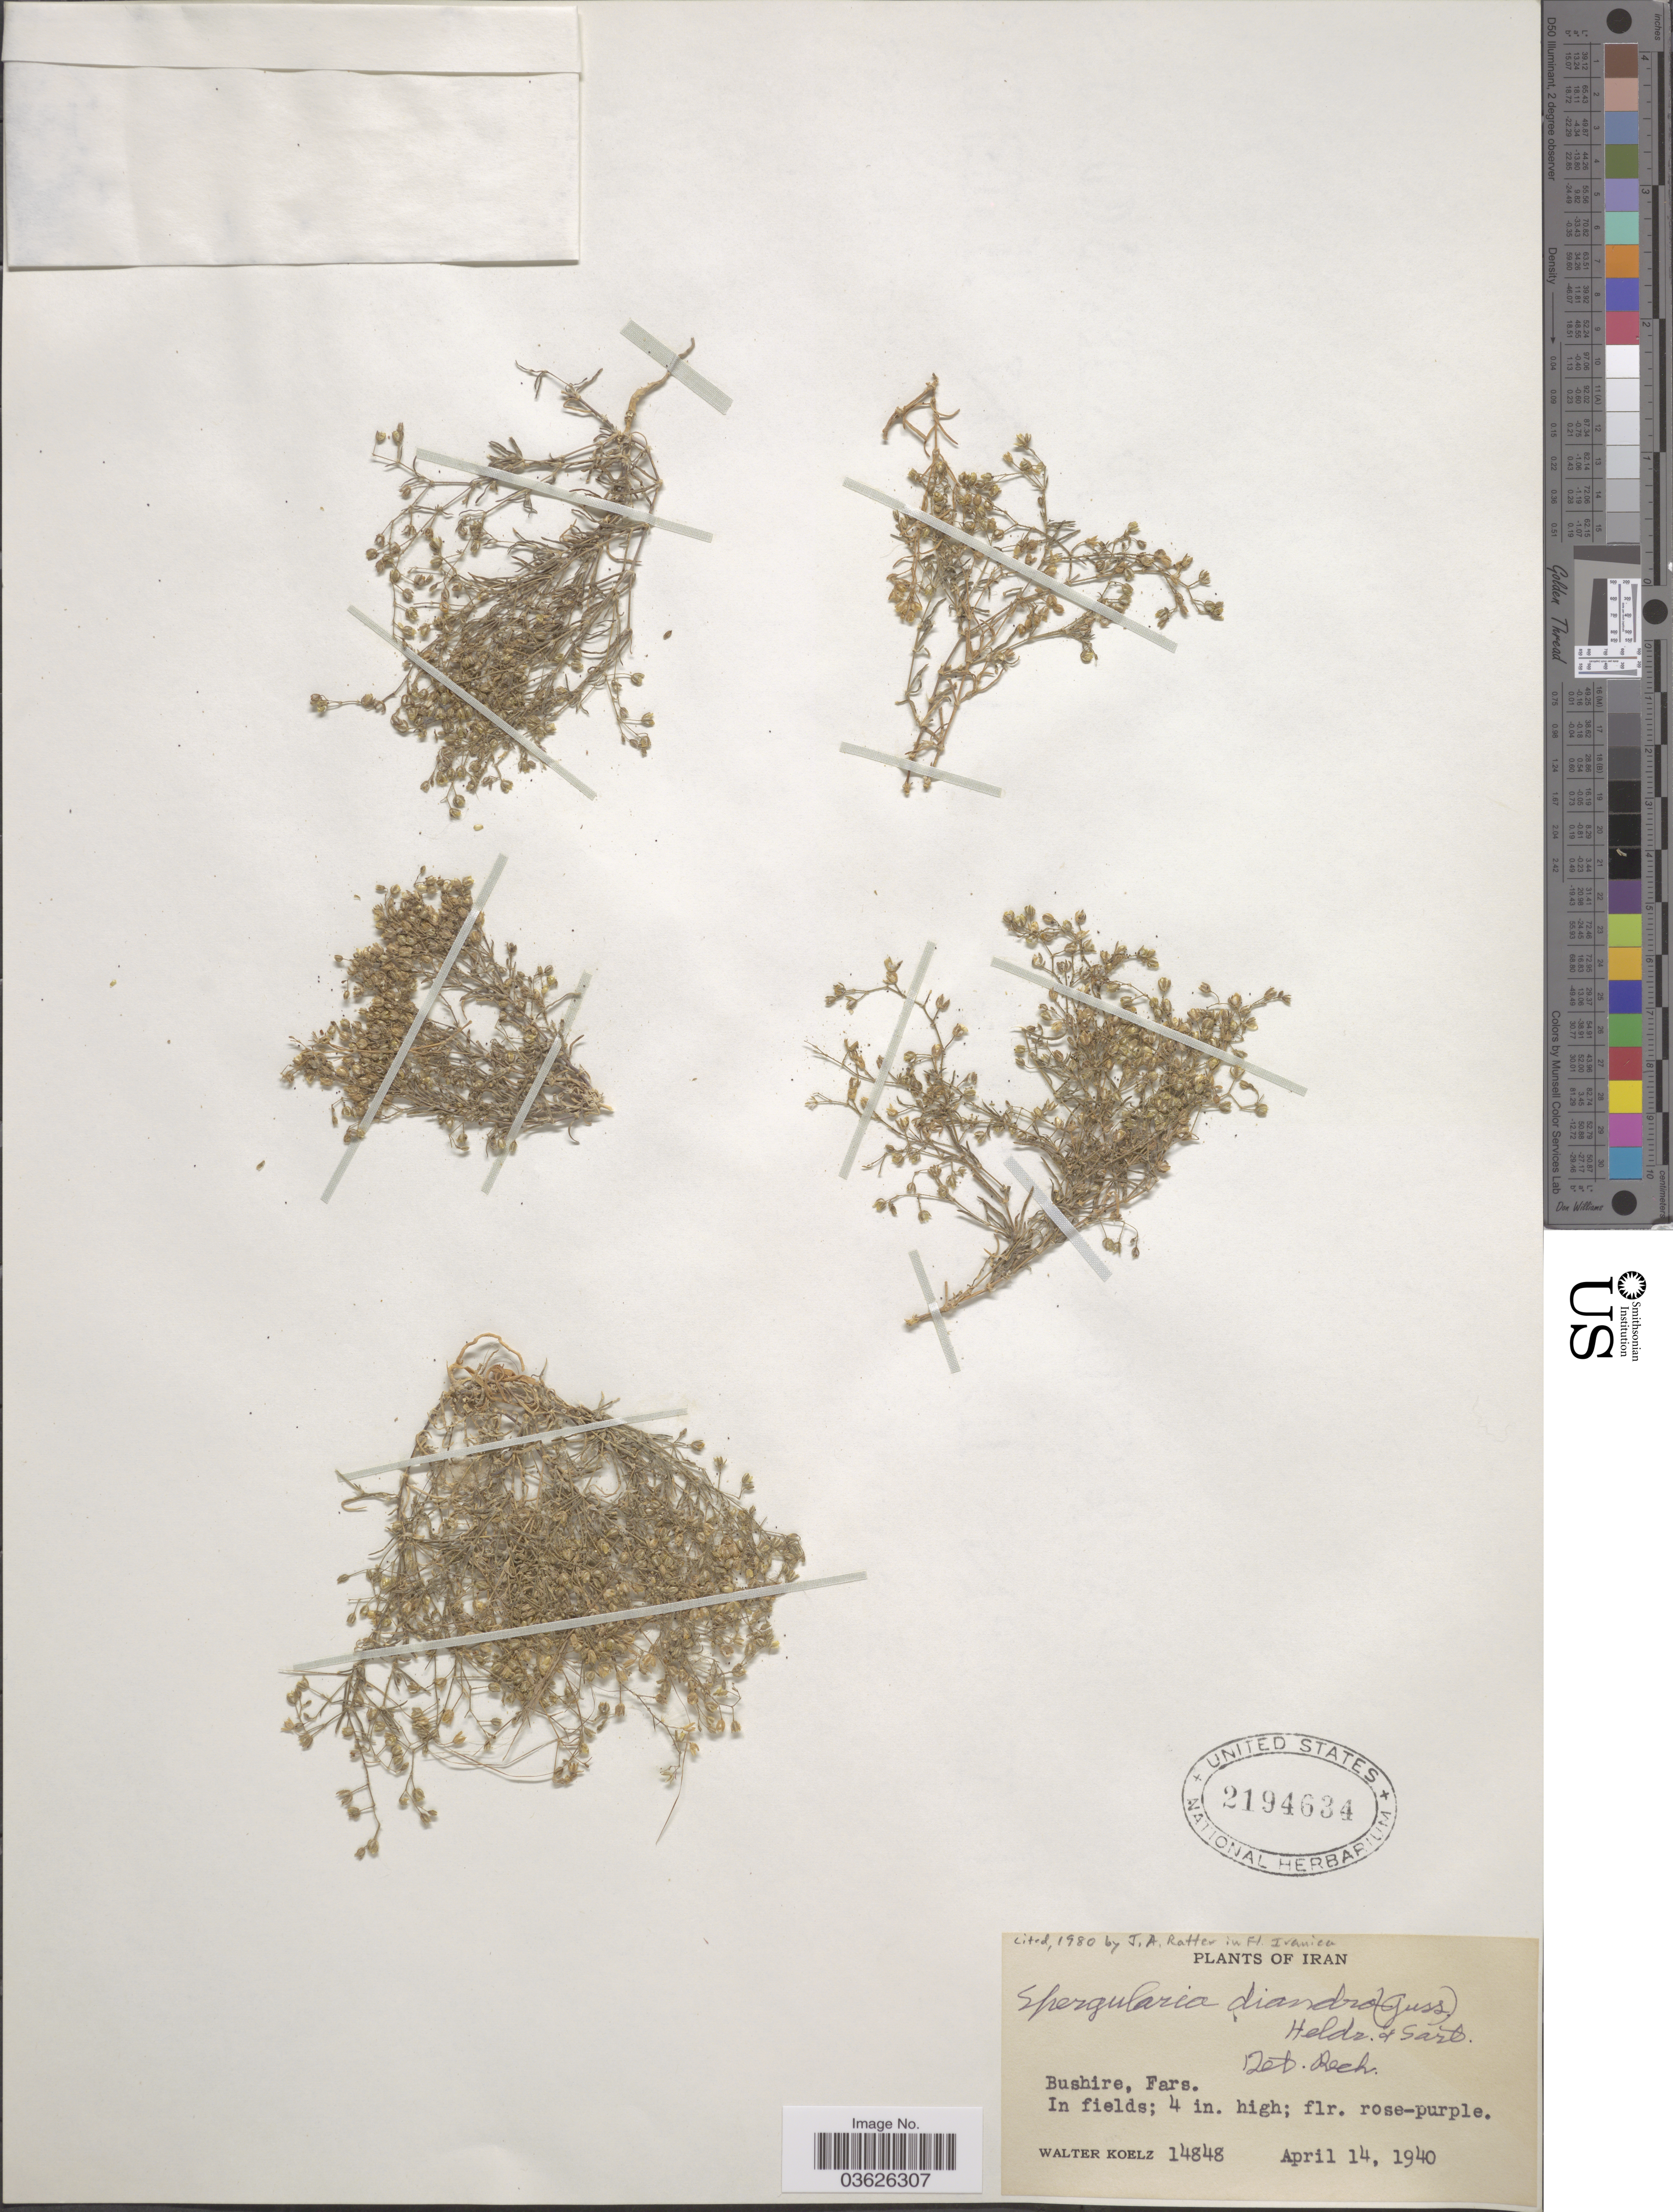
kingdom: Plantae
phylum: Tracheophyta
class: Magnoliopsida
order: Caryophyllales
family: Caryophyllaceae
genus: Spergularia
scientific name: Spergularia diandra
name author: (Gussone) Heldr.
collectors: W. N. Koelz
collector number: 14848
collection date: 1940-04-14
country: Iran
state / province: Fars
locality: Bushire.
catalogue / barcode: US 2194634